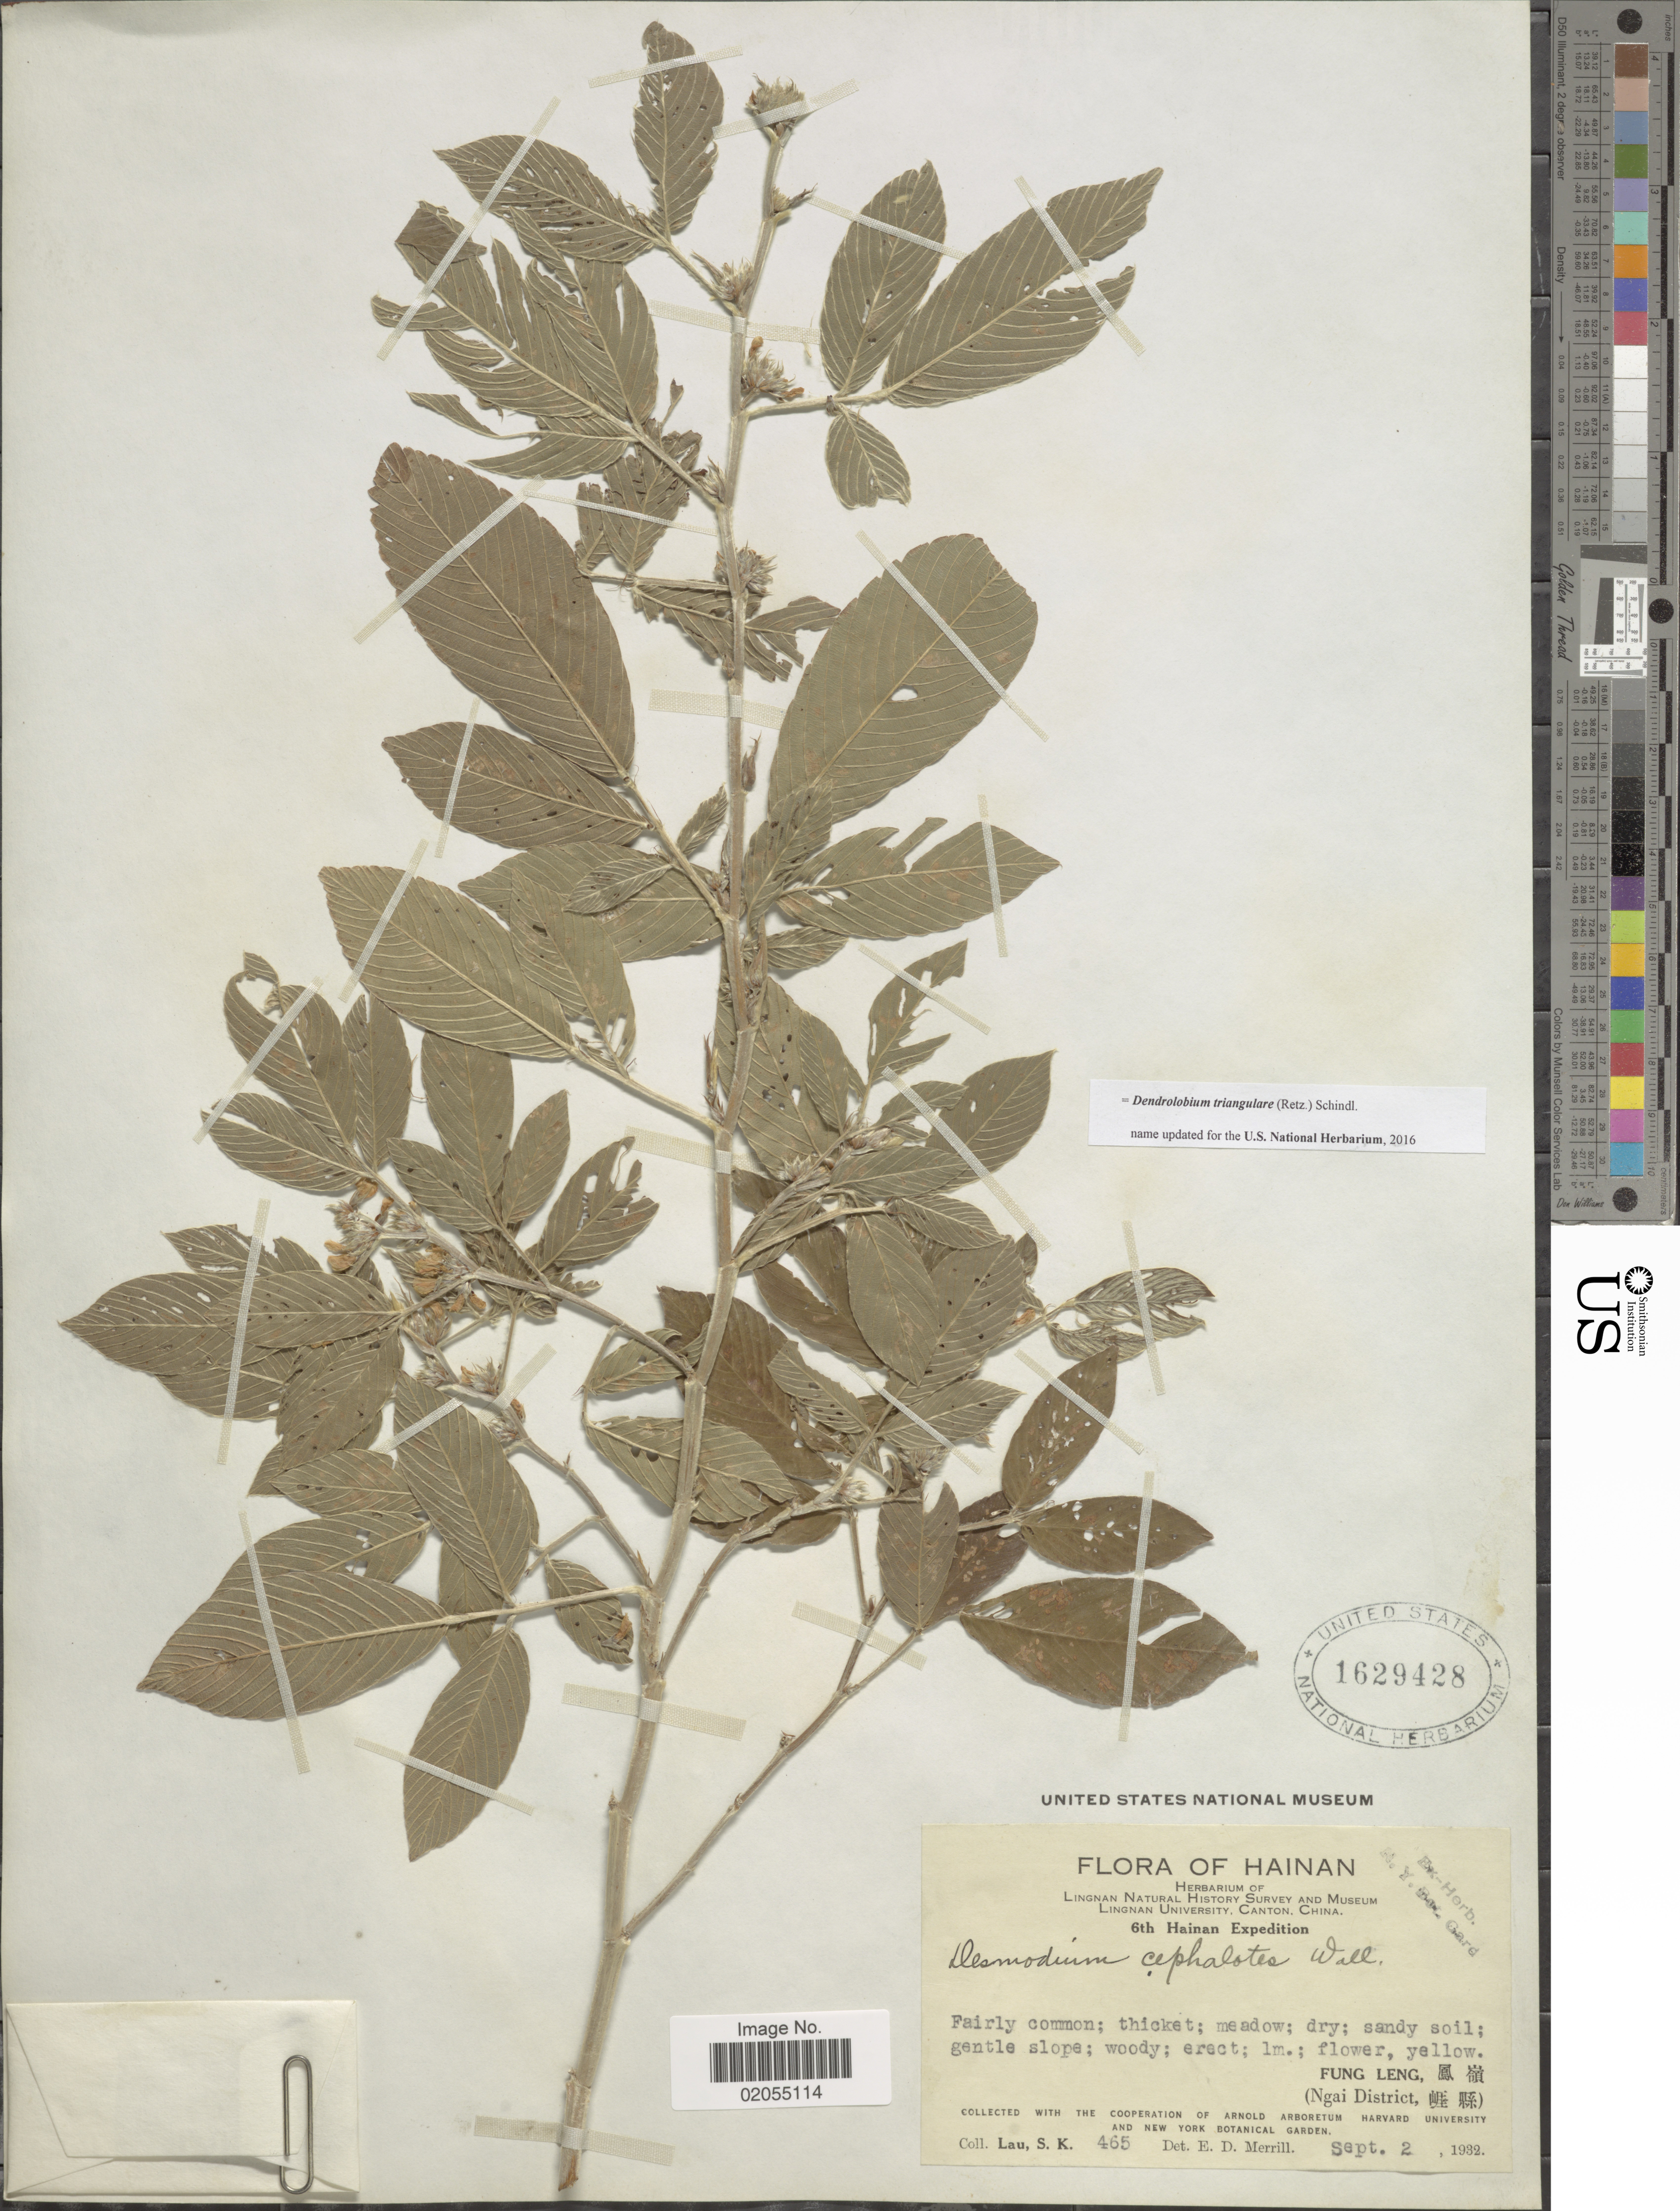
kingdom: Plantae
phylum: Tracheophyta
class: Magnoliopsida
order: Fabales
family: Fabaceae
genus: Dendrolobium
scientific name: Dendrolobium triangulare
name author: (Retz.) Schindl.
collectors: S. K. Lau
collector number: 465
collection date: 1932-09-02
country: China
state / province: Hainan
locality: Fung Leng. (Ngai District)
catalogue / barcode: US 1629428